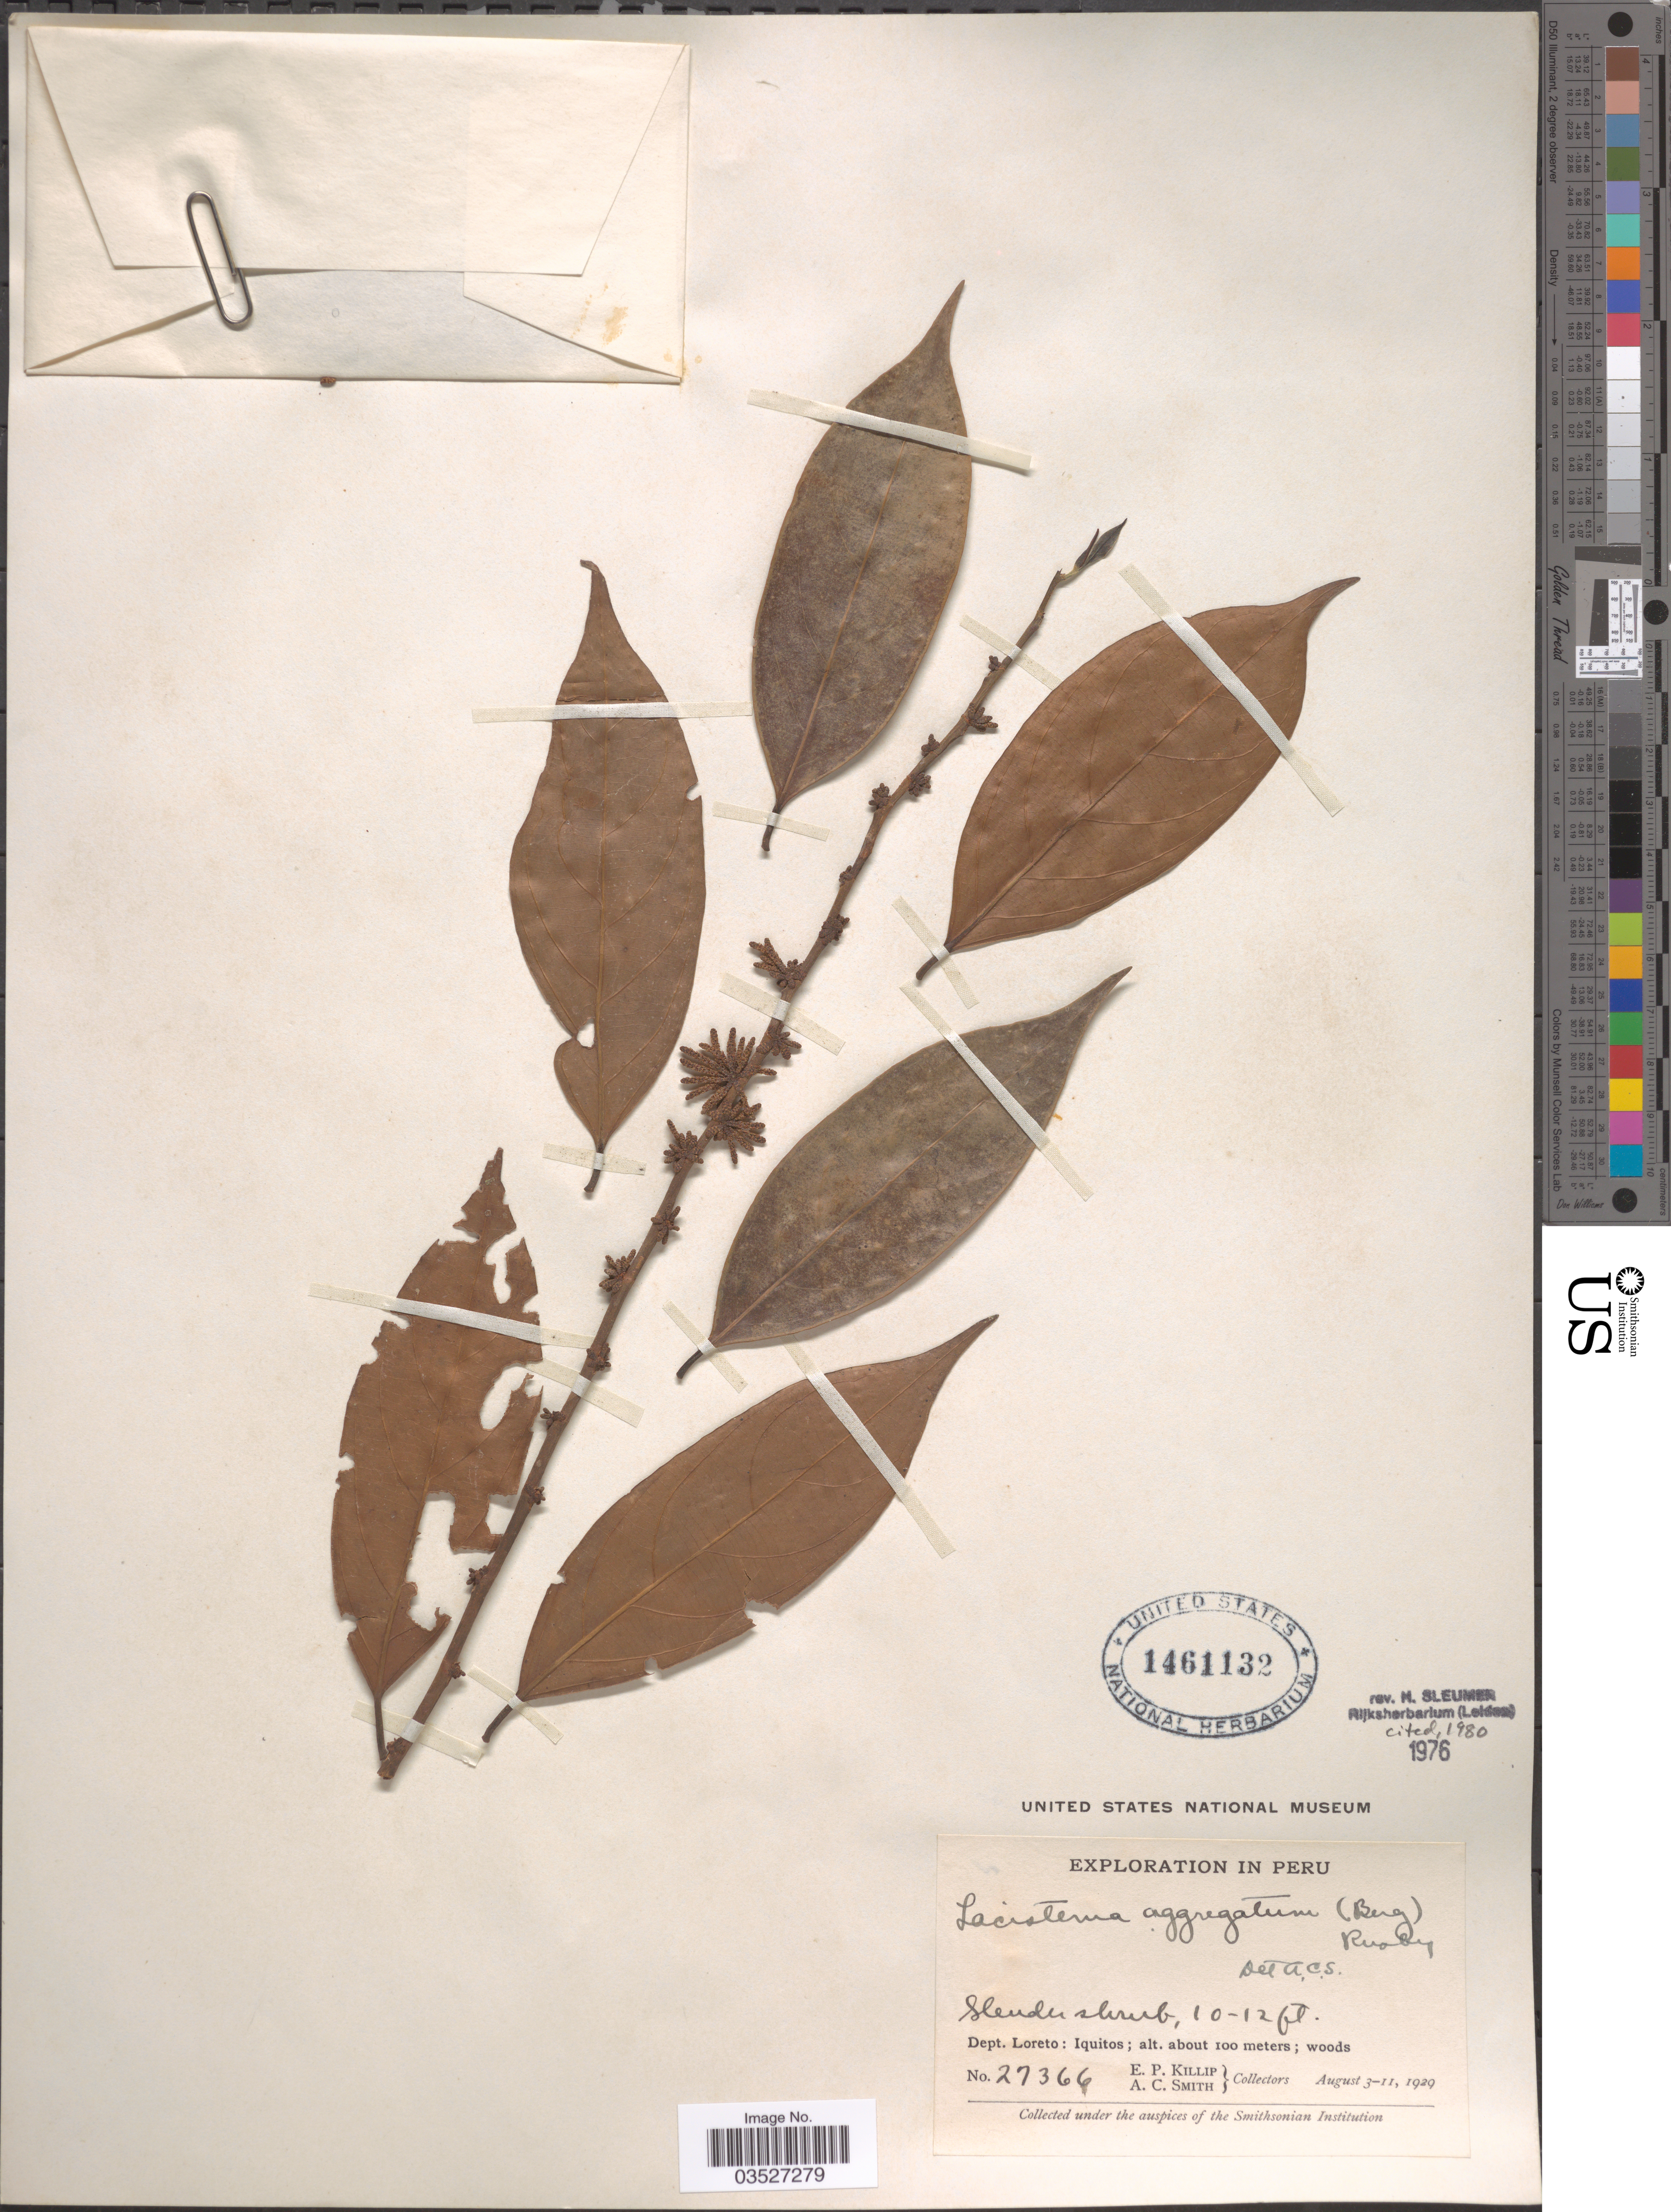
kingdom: Plantae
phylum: Tracheophyta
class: Magnoliopsida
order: Malpighiales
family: Lacistemataceae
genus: Lacistema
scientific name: Lacistema aggregatum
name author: (P.J. Bergius) Rusby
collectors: E. P. Killip & A. C. Smith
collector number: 27366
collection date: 1929-08-03/1929-08-11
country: Peru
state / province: Loreto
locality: Dept. Loreto: Iquitos.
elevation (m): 100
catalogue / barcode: US 1461132